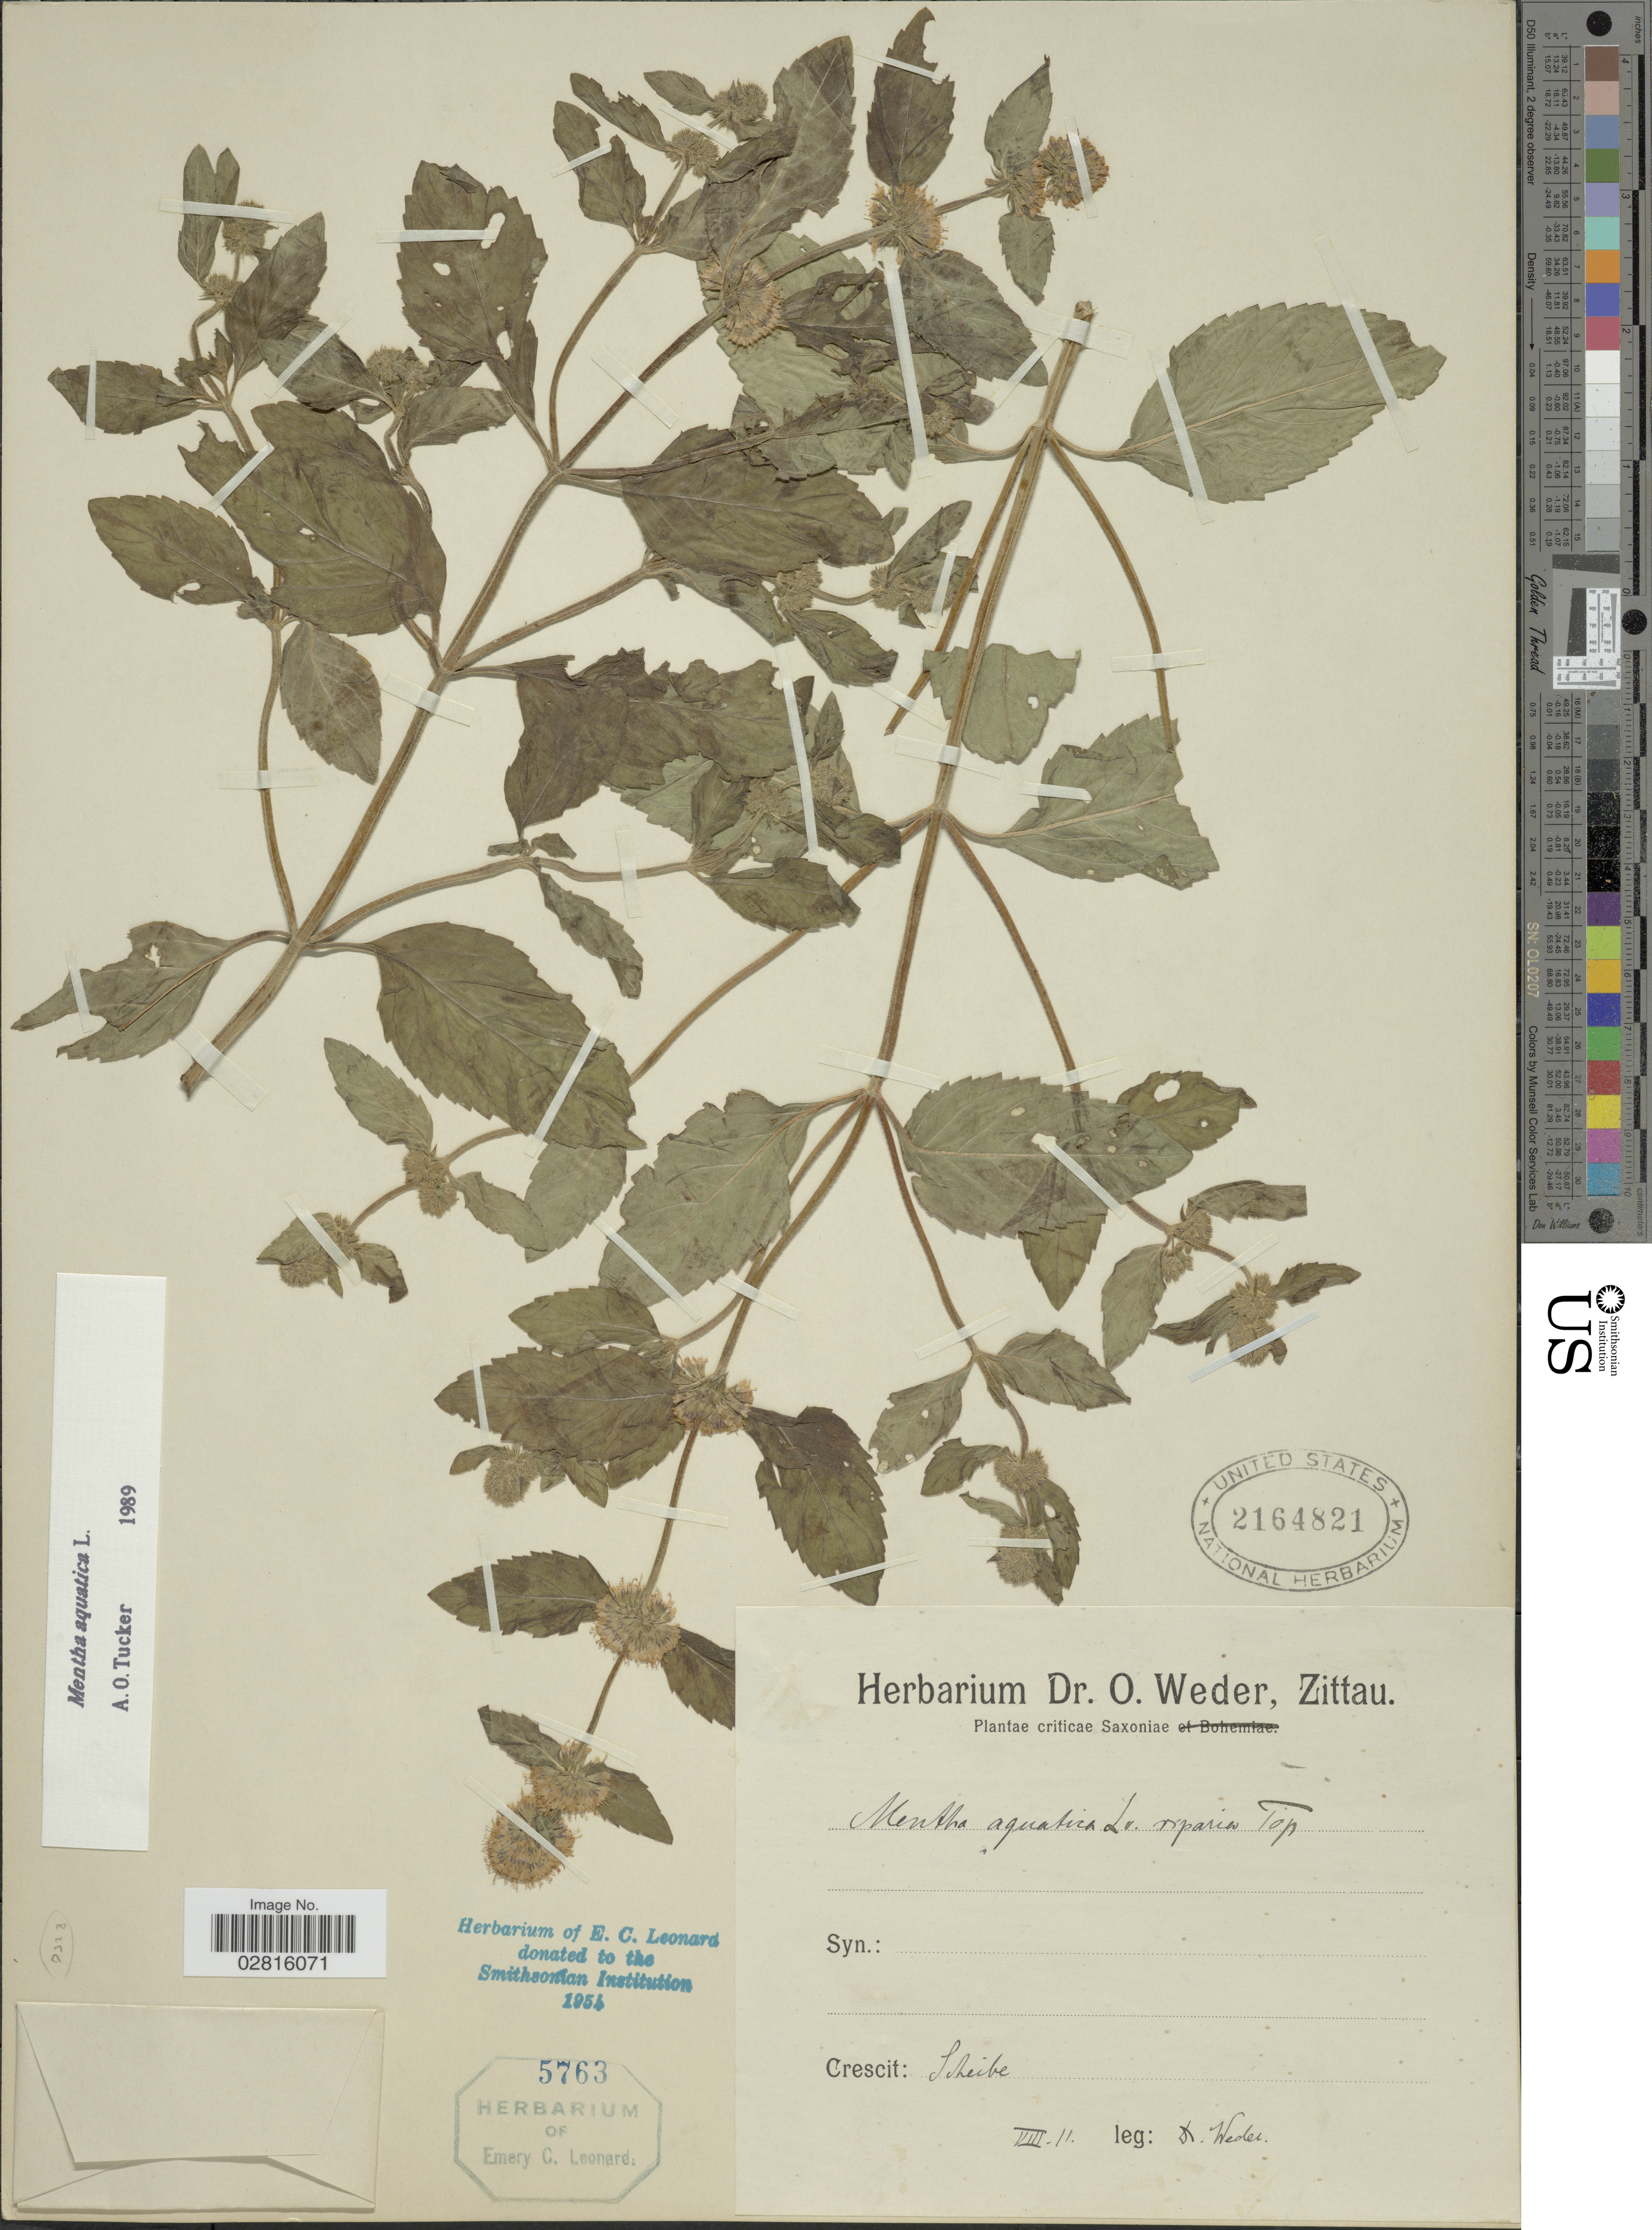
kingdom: Plantae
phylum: Tracheophyta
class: Magnoliopsida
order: Lamiales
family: Lamiaceae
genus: Mentha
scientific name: Mentha aquatica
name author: L.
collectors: O. Weder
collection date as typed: Transcribed d/m/y: /8/11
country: Germany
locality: Saxoniae. Scheibe.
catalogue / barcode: US 2164821